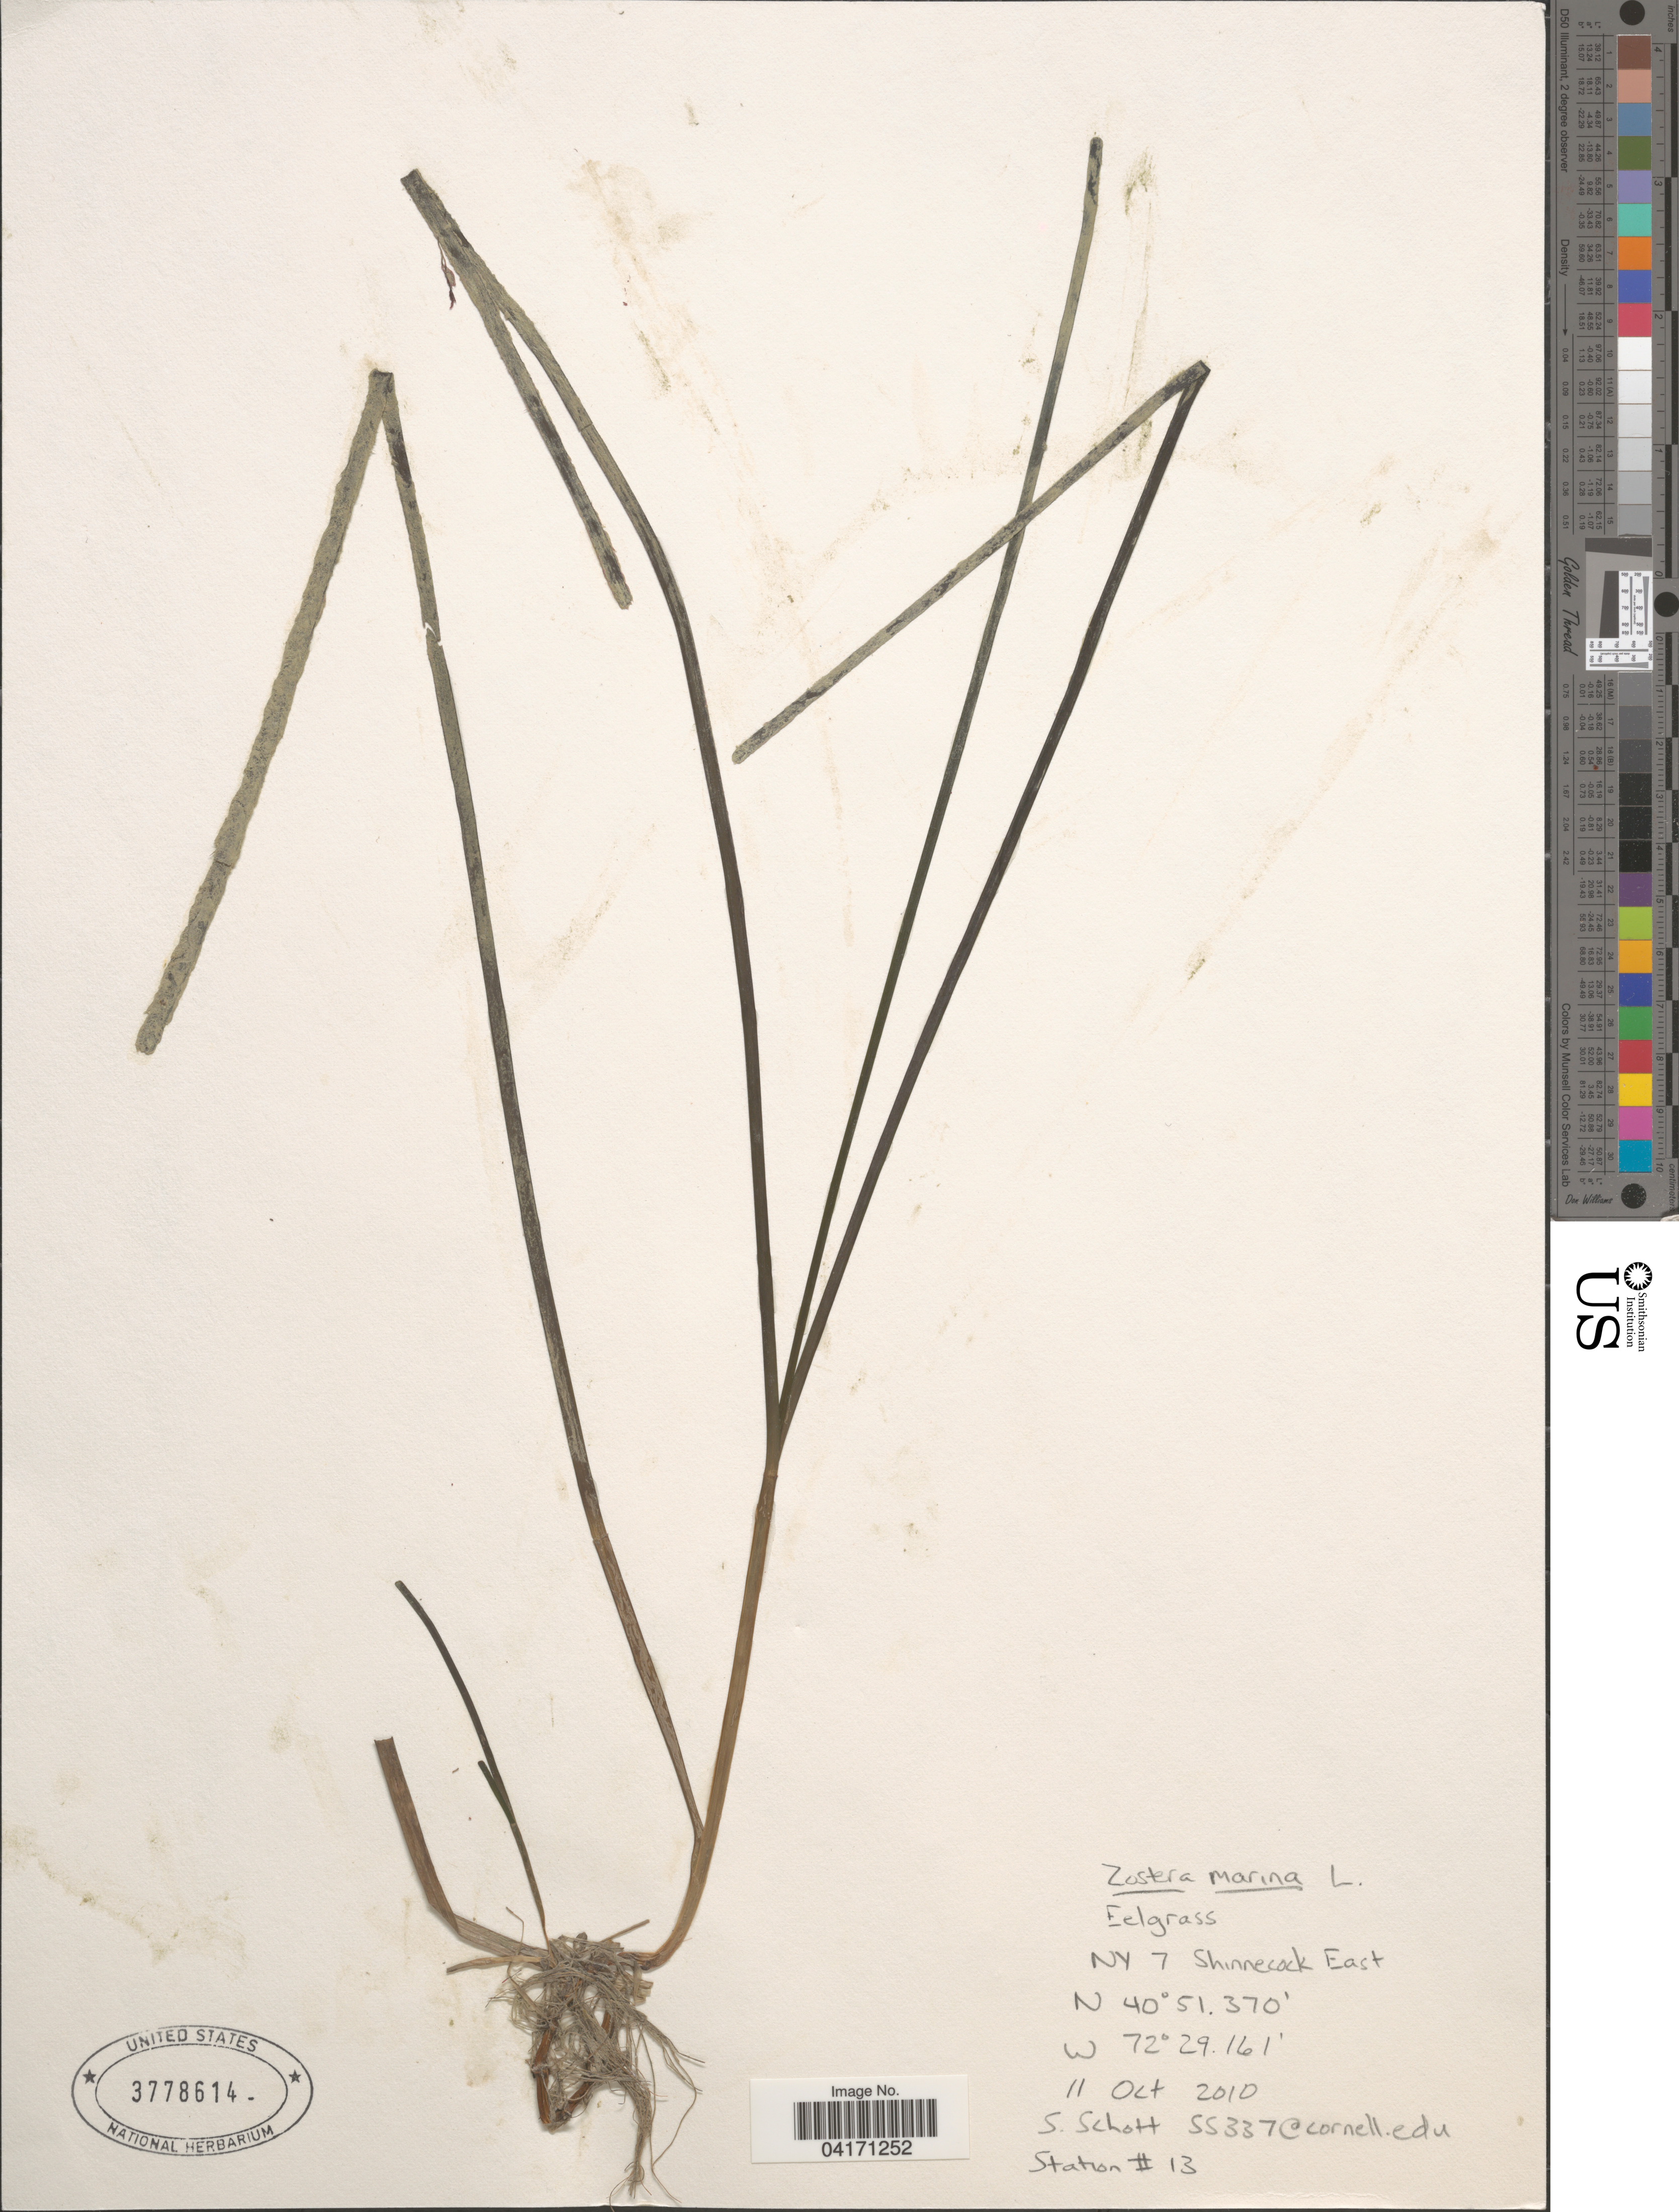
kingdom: Plantae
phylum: Tracheophyta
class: Liliopsida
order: Alismatales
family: Zosteraceae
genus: Zostera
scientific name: Zostera marina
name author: L.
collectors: S. Schott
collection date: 2010-10-11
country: United States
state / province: New York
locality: NY 7 Shinnecock East. Station #13.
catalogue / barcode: US 3778614